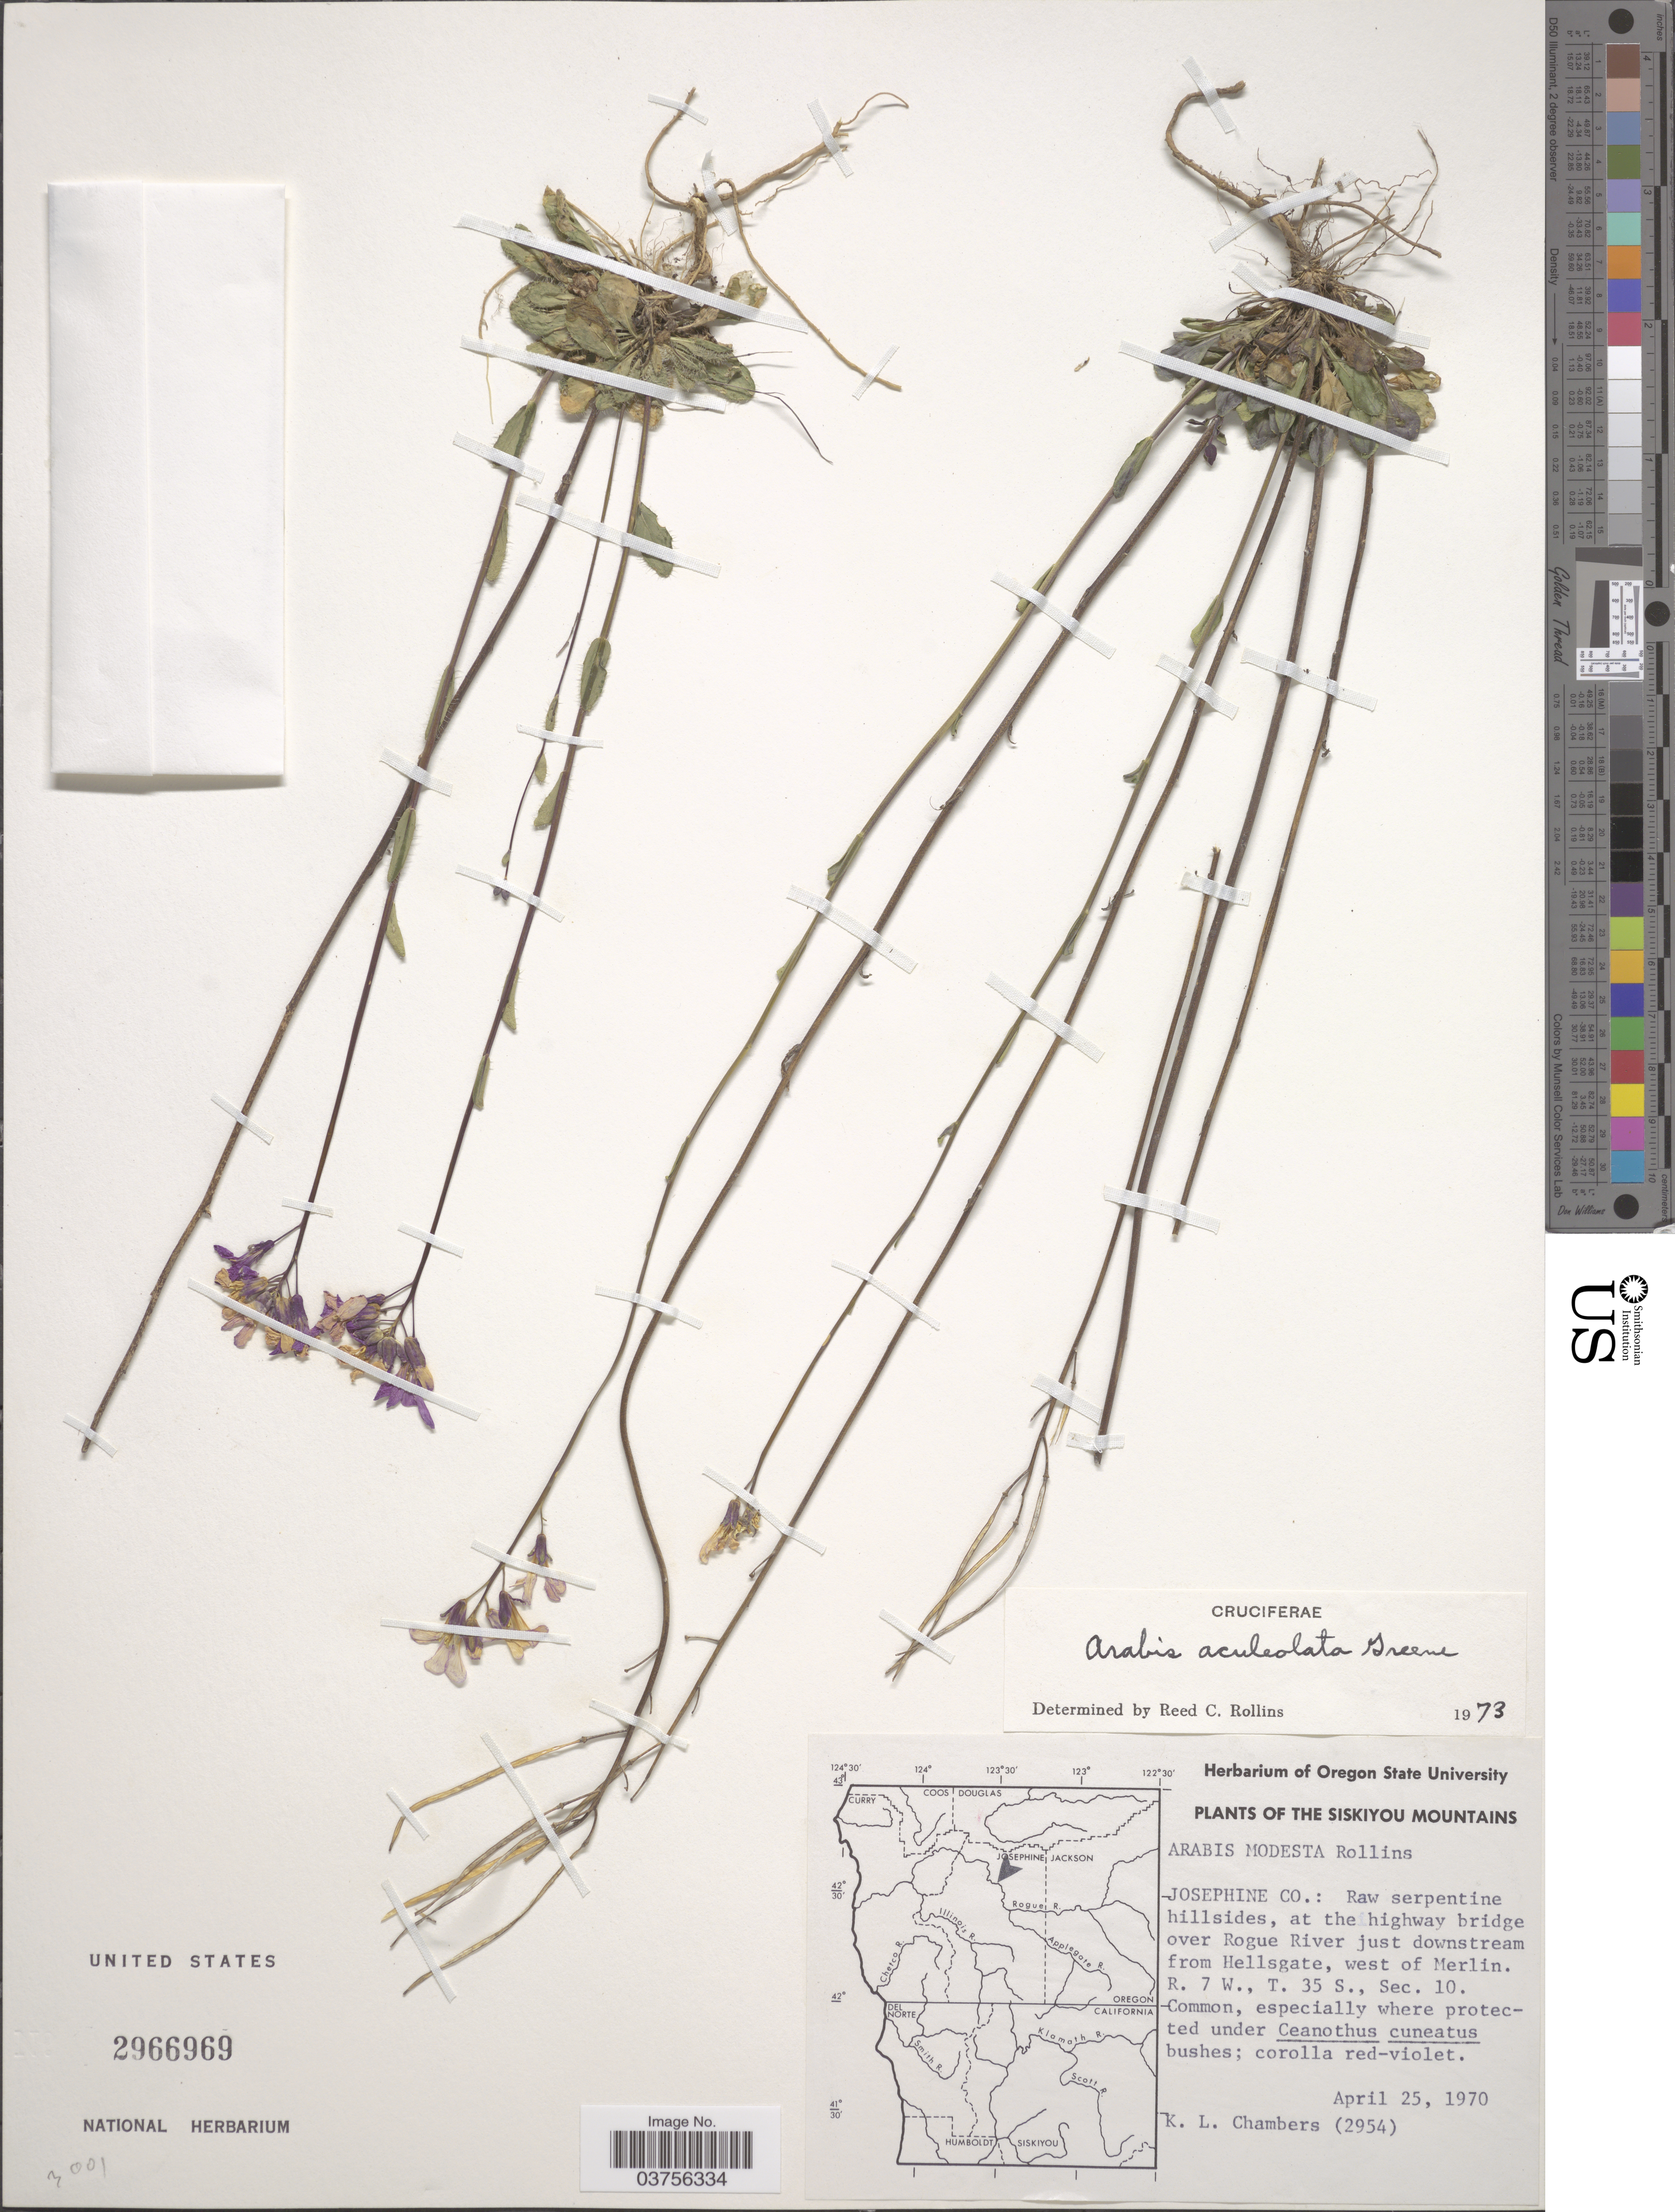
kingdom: Plantae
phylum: Tracheophyta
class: Magnoliopsida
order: Brassicales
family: Brassicaceae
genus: Arabis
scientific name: Arabis aculeolata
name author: Greene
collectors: K. Chambers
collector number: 2954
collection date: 1970-04-25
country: United States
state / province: Oregon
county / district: Josephine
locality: The Siskiyou Mountains. Josephine Co.: at the highway bridge over Rogue River just downstream from Hellsgate, west of Merlin. T. 7 W., T. 35 S., Sec. 10.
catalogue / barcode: US 2966969